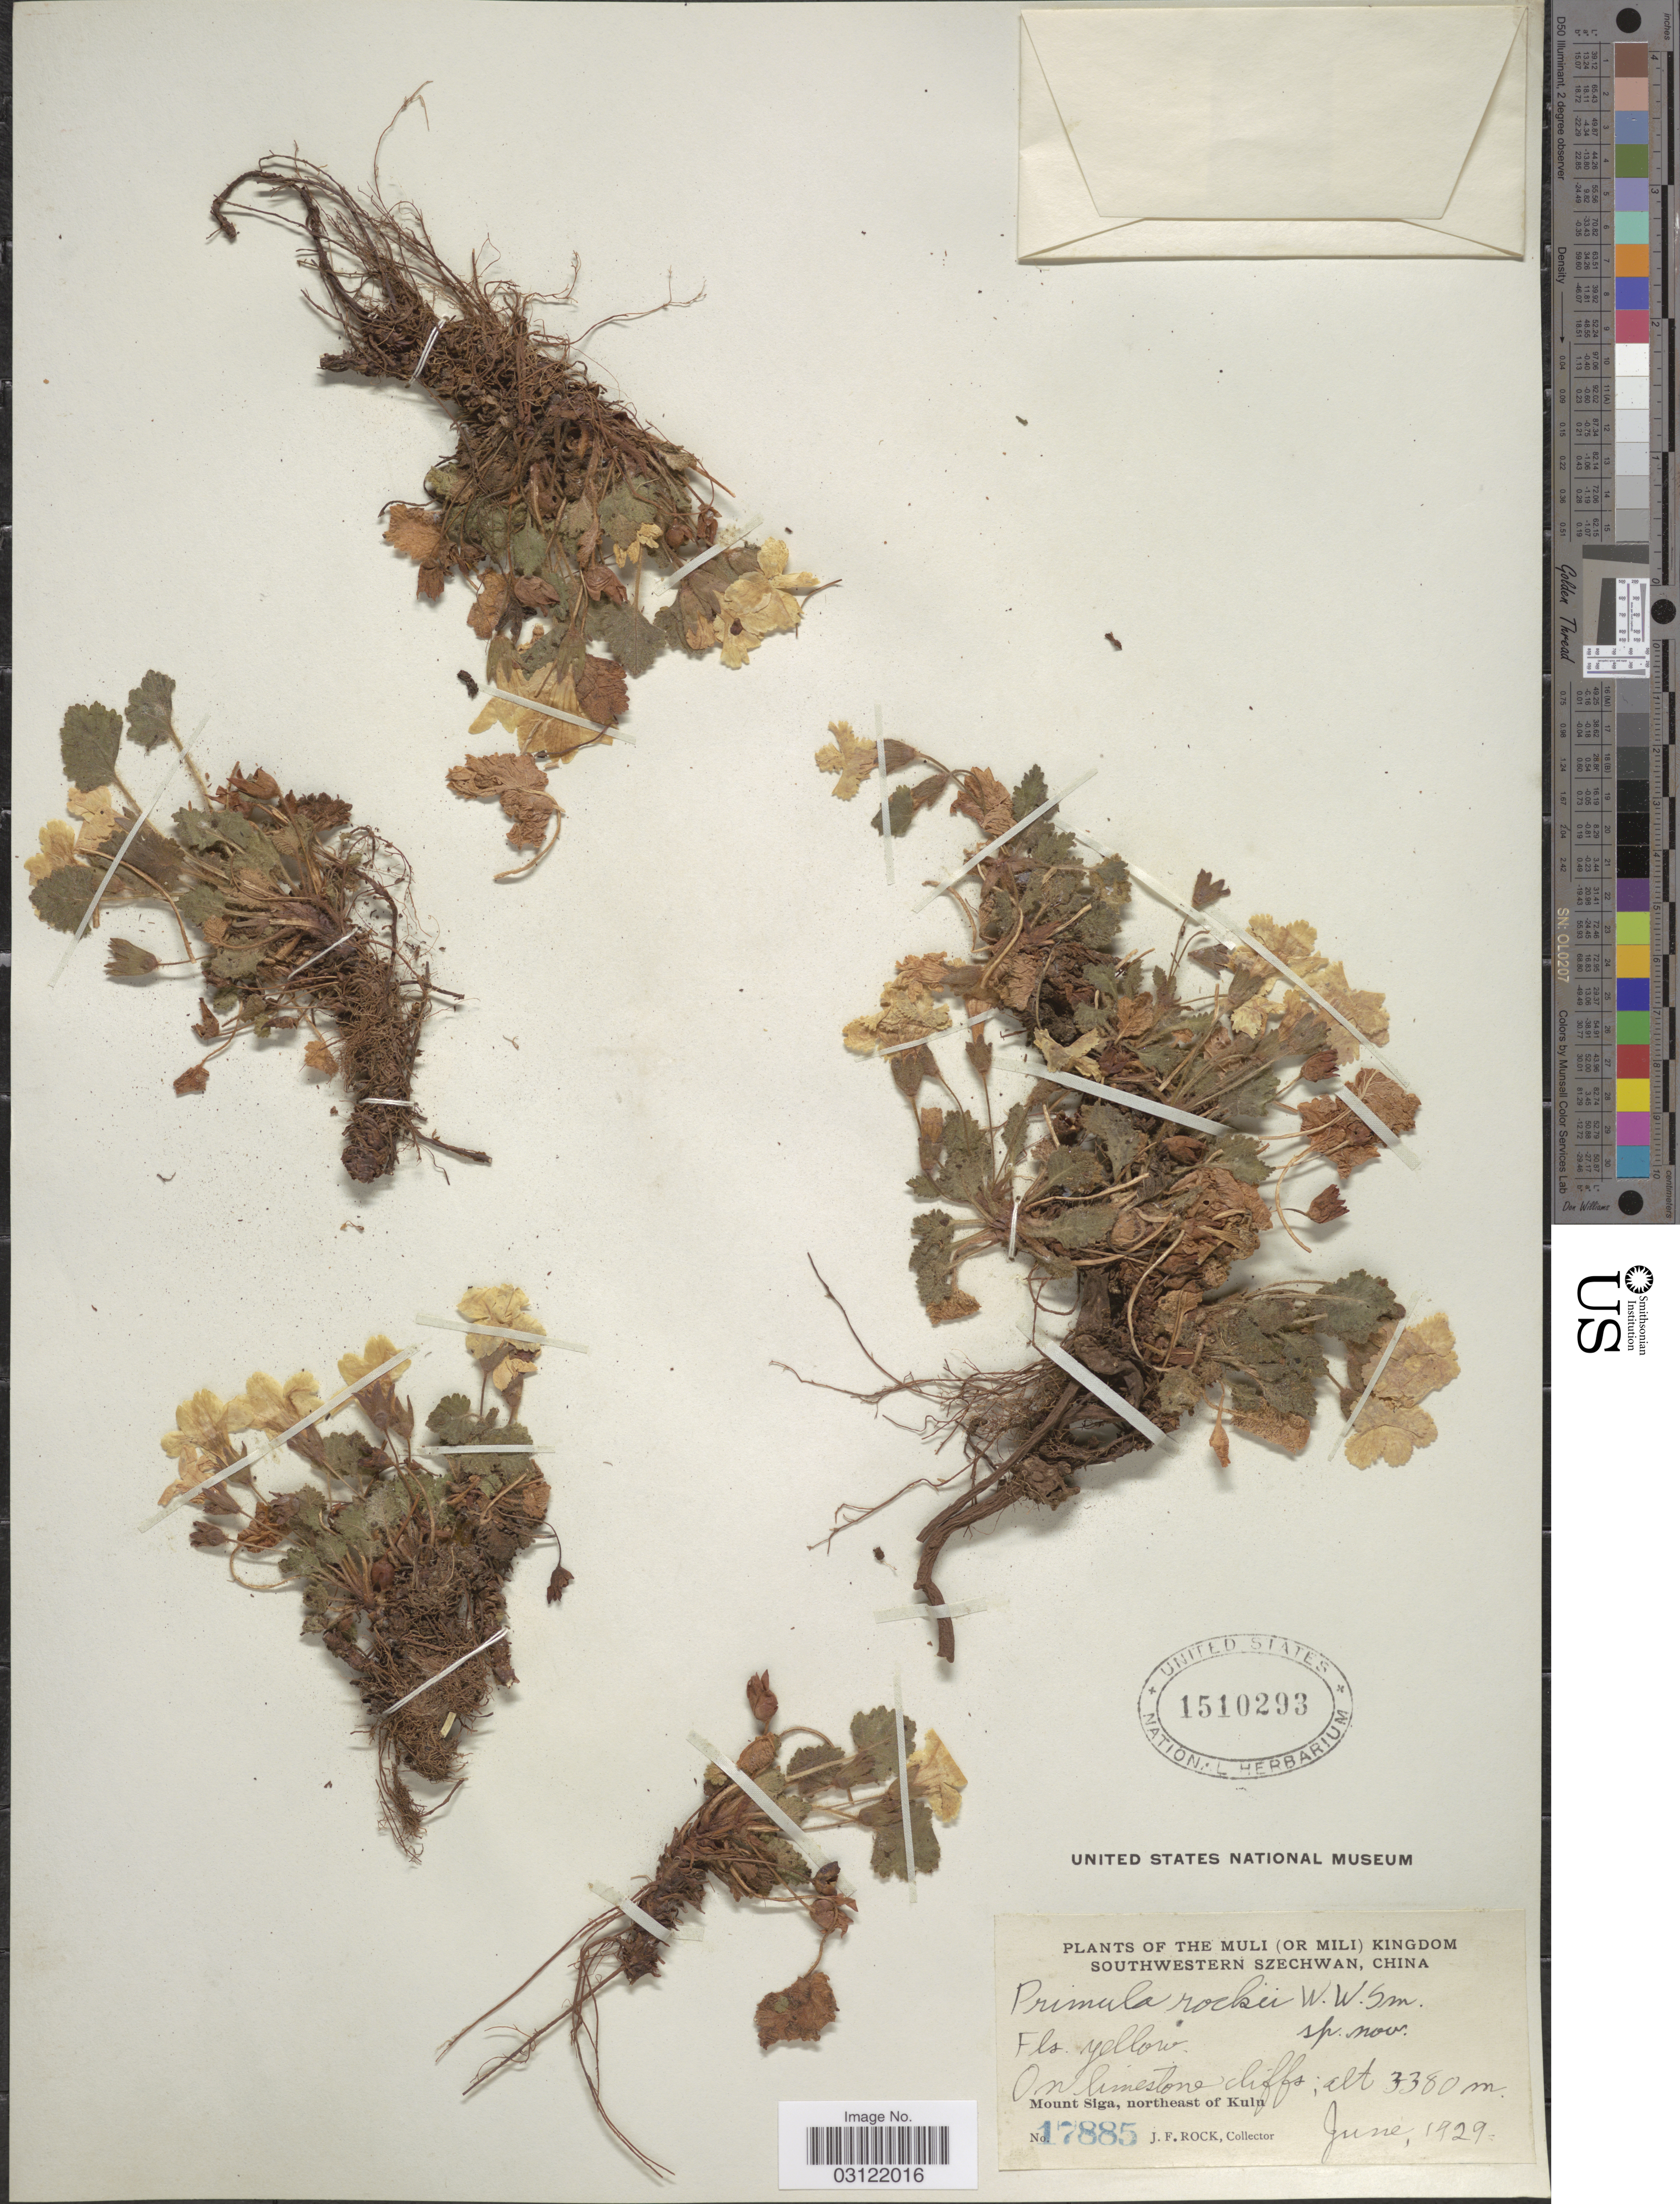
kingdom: Plantae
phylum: Tracheophyta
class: Magnoliopsida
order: Ericales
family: Primulaceae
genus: Primula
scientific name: Primula rockii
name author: W.W. Sm.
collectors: J. Rock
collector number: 17885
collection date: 1929-06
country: China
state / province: Sichuan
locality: The Muli (or Mili) Kingdom, Southwestern Szechwan, Mount Siga, northeast of Kulu.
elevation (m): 3380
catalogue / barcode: US 1510293